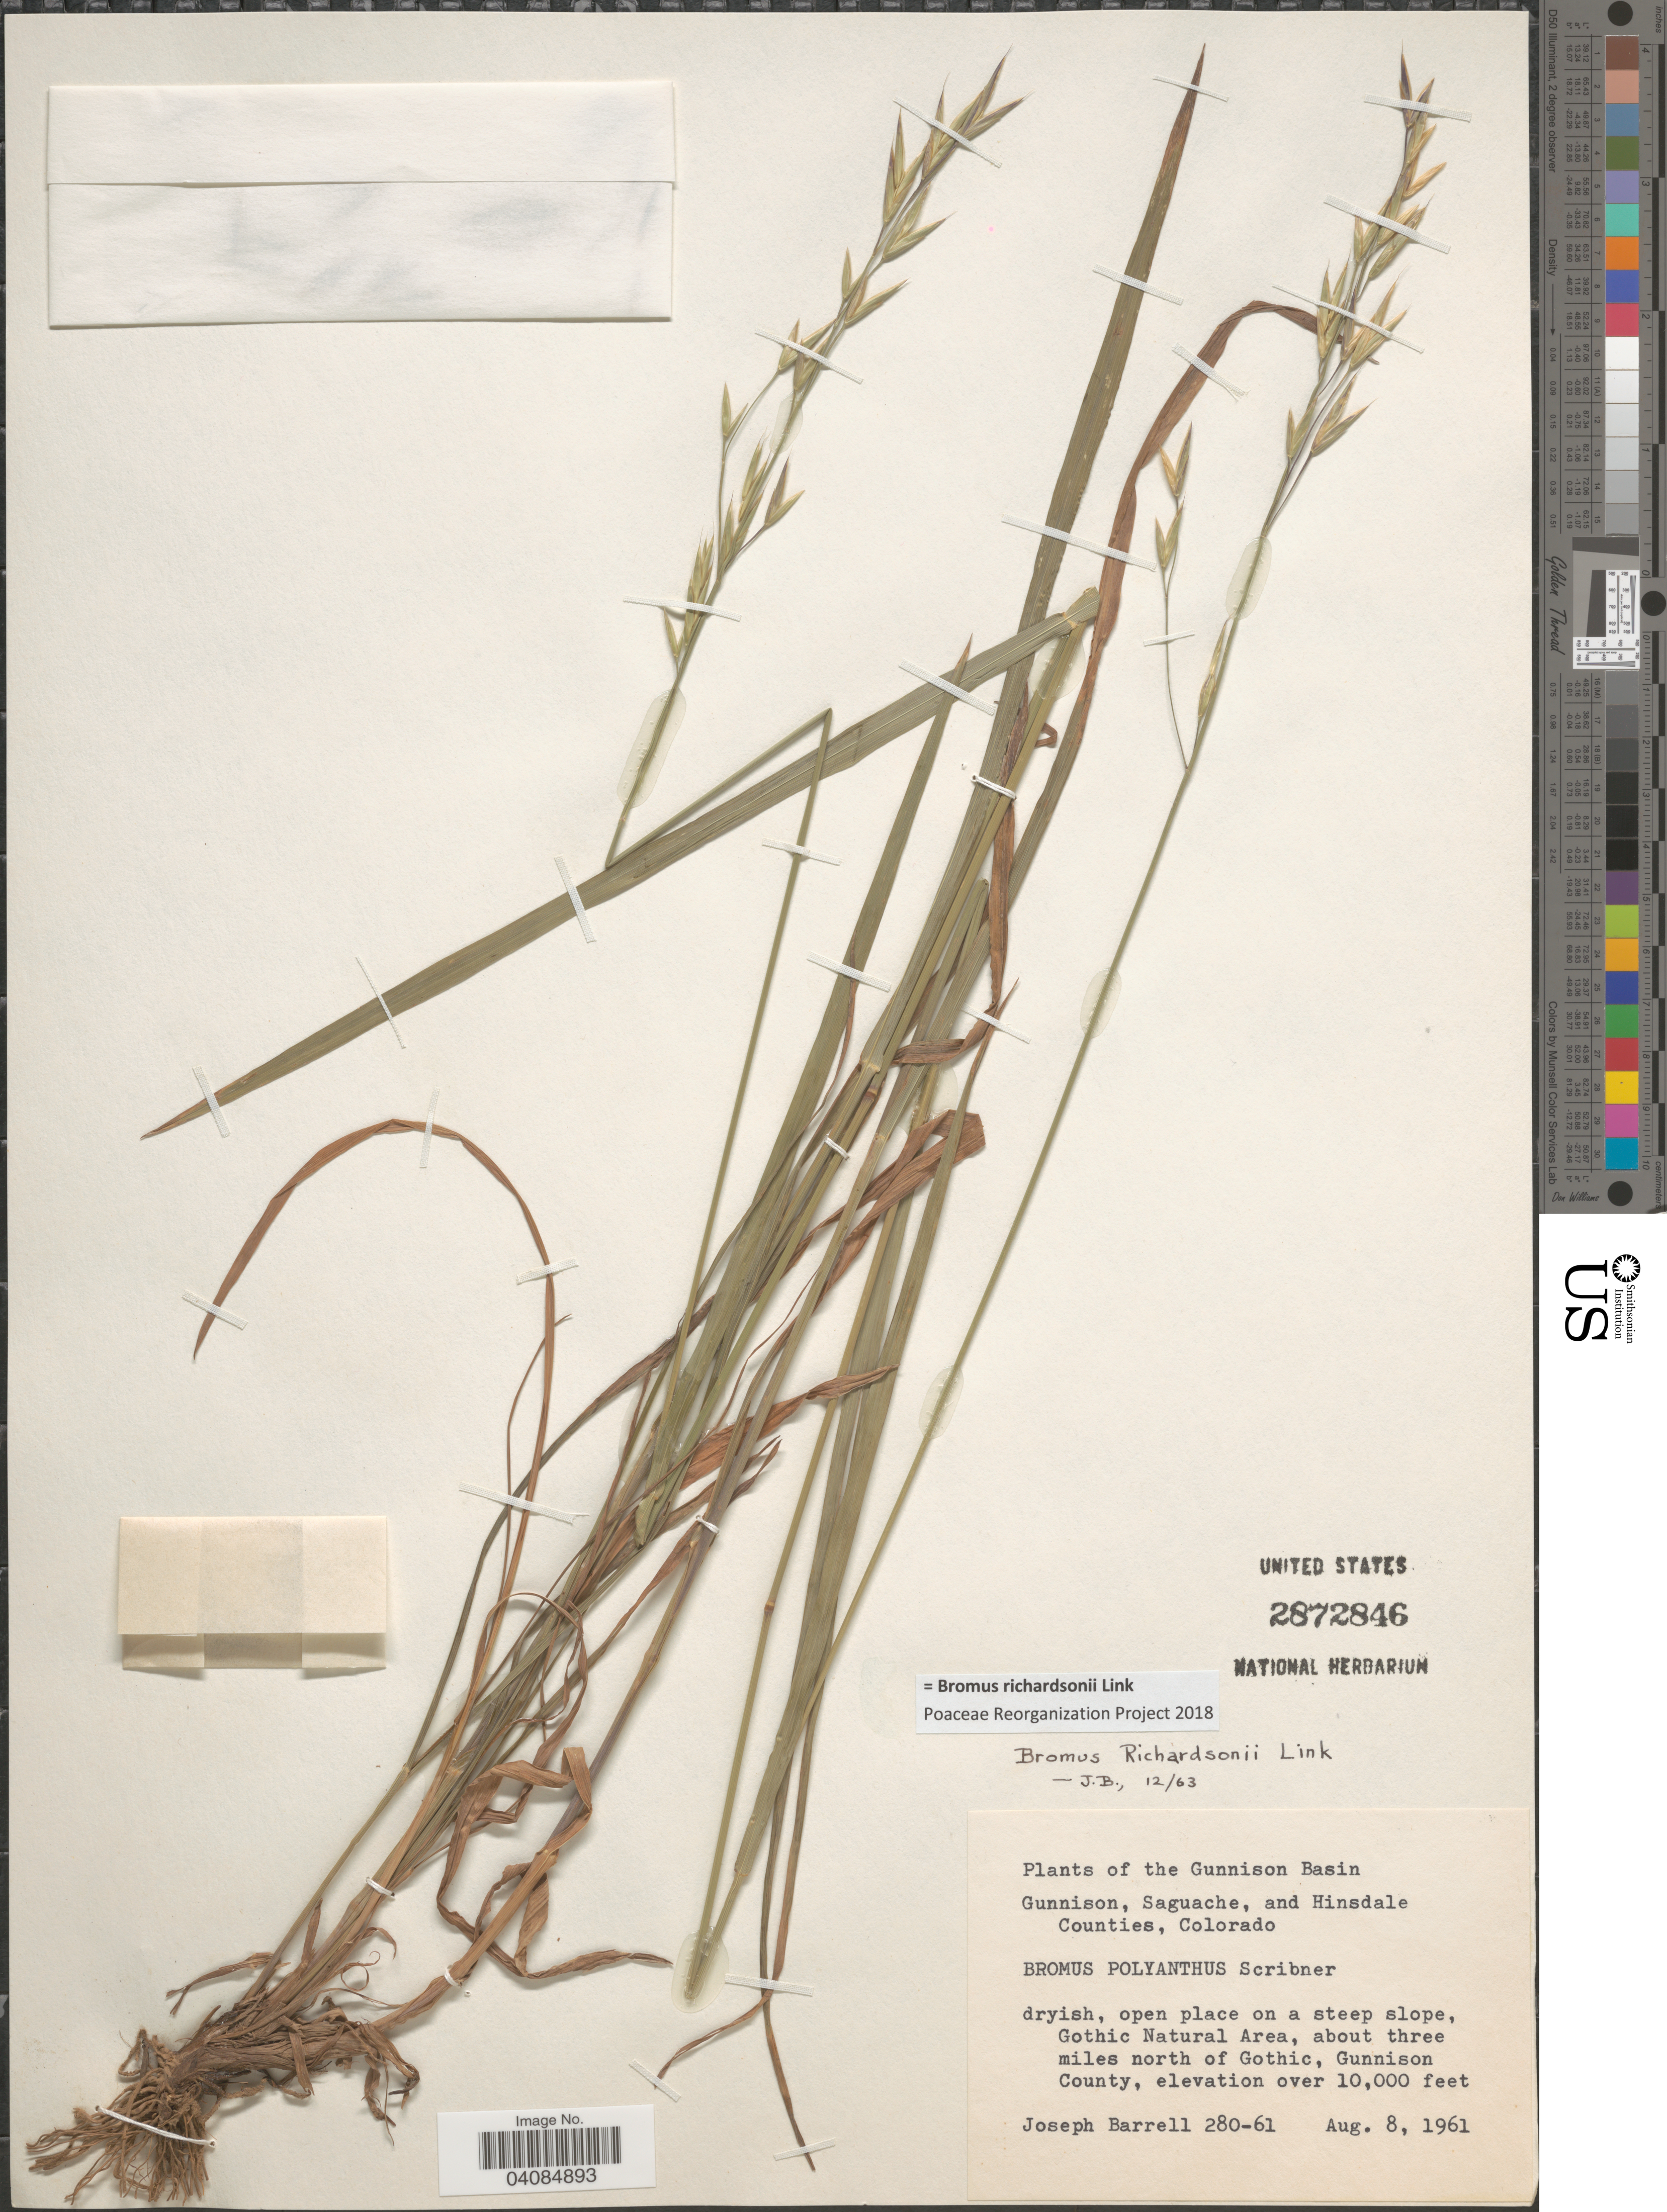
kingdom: Plantae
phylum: Tracheophyta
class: Liliopsida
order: Poales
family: Poaceae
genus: Bromus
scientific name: Bromus racemosus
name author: L.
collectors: J. Barrell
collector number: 280-61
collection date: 1961-08-08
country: United States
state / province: Colorado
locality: Gunnison Basin. Dryish, open place on a steep slope, Gothic Natural Area, about three miles north of Gothic, Gunnison County.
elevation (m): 3048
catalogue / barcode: US 2872846